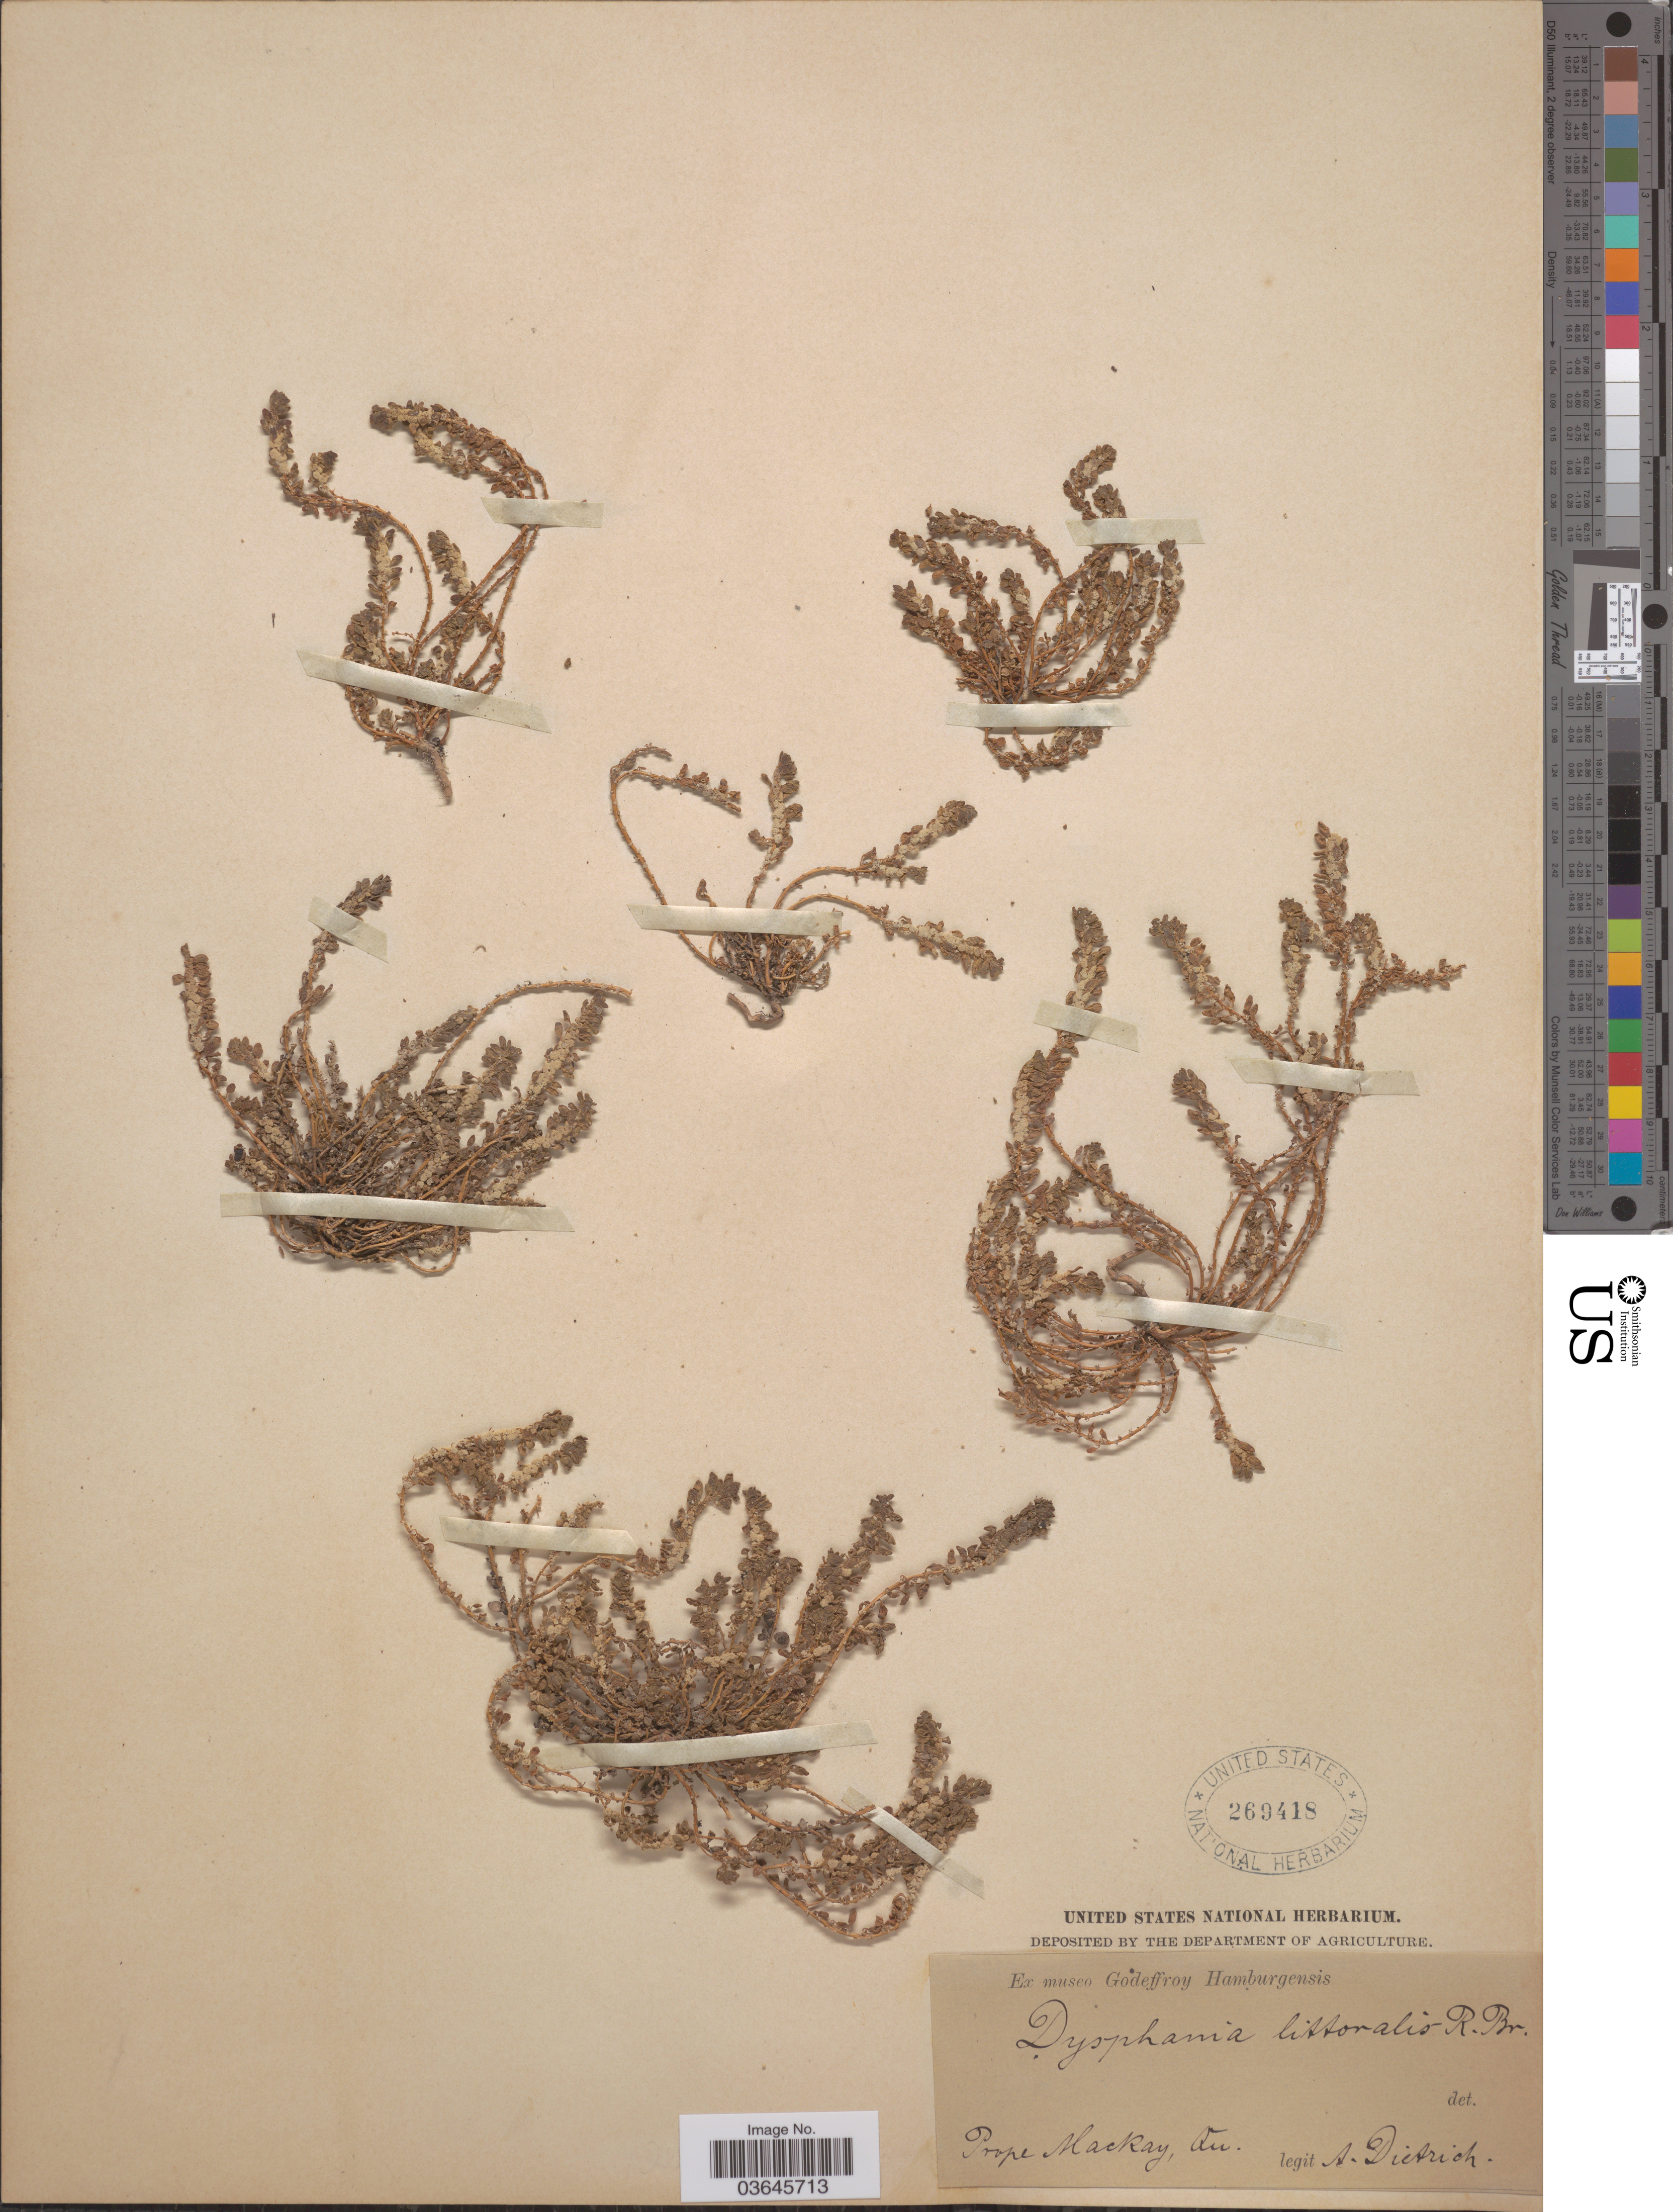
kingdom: Plantae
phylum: Tracheophyta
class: Magnoliopsida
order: Caryophyllales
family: Amaranthaceae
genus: Dysphania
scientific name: Dysphania littoralis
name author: R. Br.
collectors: A. Dietrich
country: Australia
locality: Prope Mackay, Qu.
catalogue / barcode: US 269418